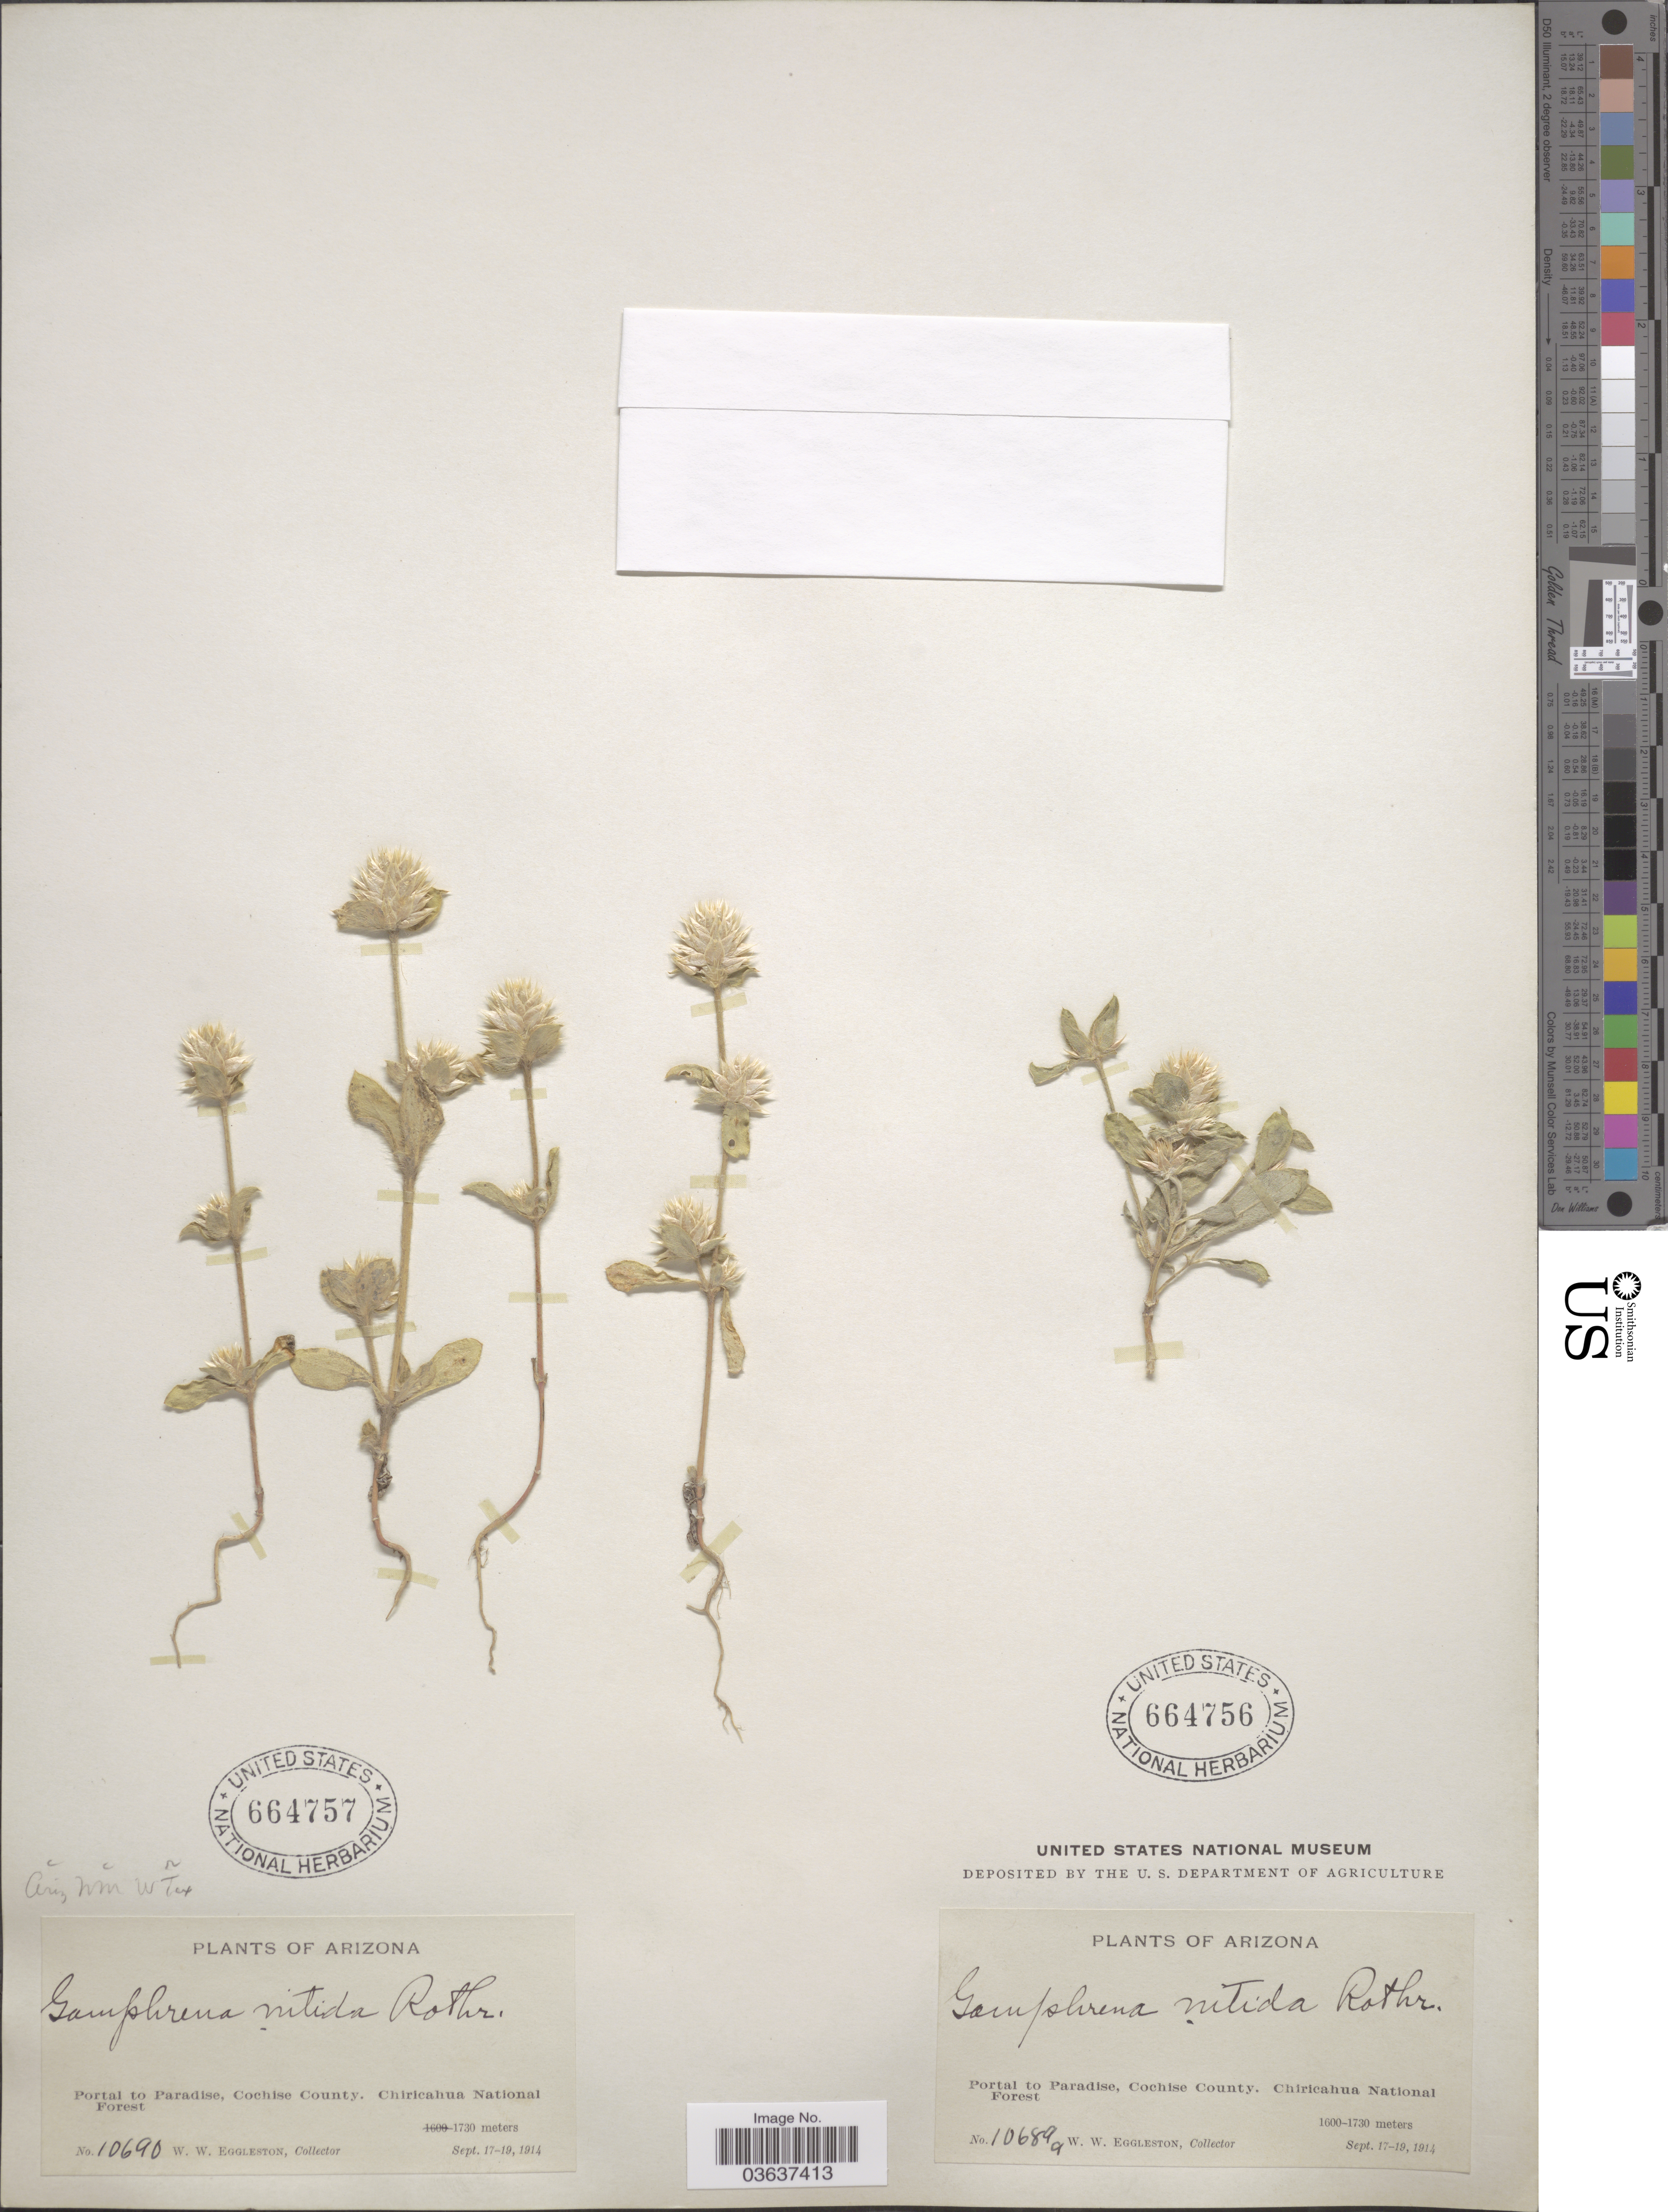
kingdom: Plantae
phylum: Tracheophyta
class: Magnoliopsida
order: Caryophyllales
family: Amaranthaceae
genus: Gomphrena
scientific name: Gomphrena nitida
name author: Rothr.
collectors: W. W. Eggleston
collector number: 10689a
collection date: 1914-09-17/1914-09-19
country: United States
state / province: Arizona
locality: Portal to Paradise, Cochise County, Chiricahua National Forest.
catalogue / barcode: US 664756-2